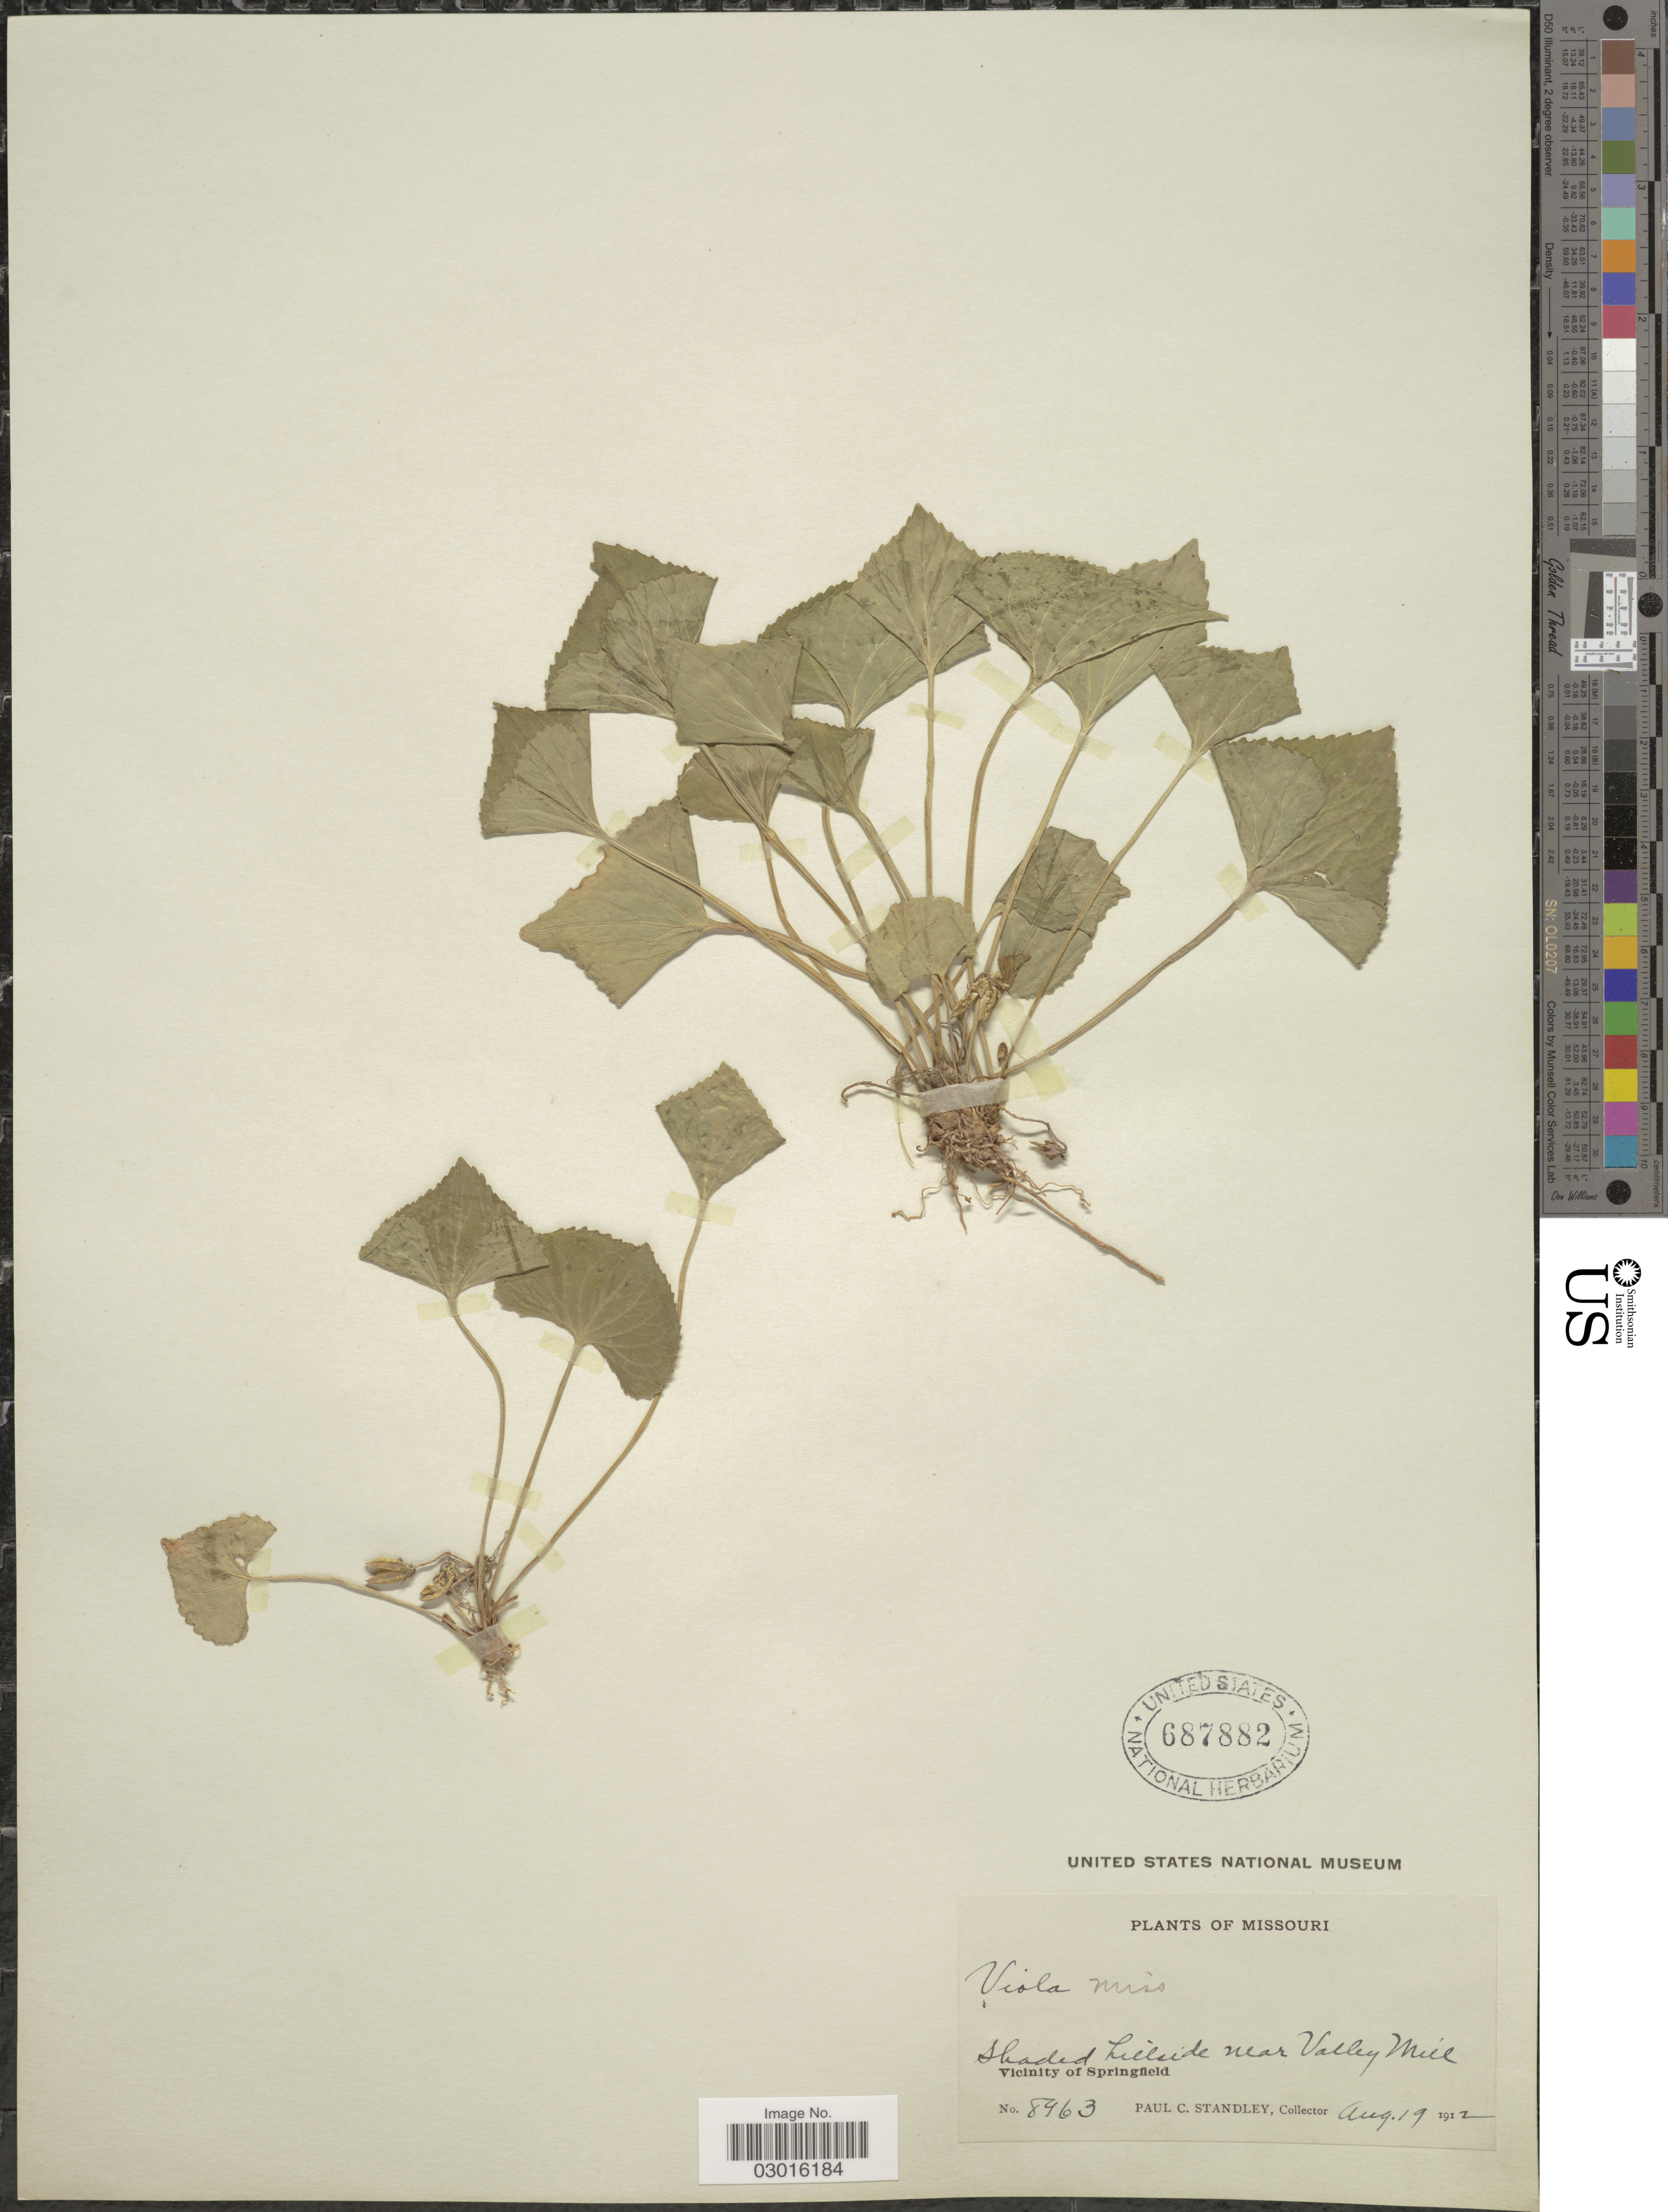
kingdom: Plantae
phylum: Tracheophyta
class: Magnoliopsida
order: Malpighiales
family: Violaceae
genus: Viola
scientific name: Viola missouriensis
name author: Greene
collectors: P. C. Standley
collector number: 8963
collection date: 1912-08-19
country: United States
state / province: Missouri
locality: Shaded hillside near Valley Mill, Vicinity of Springfield.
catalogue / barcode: US 687882